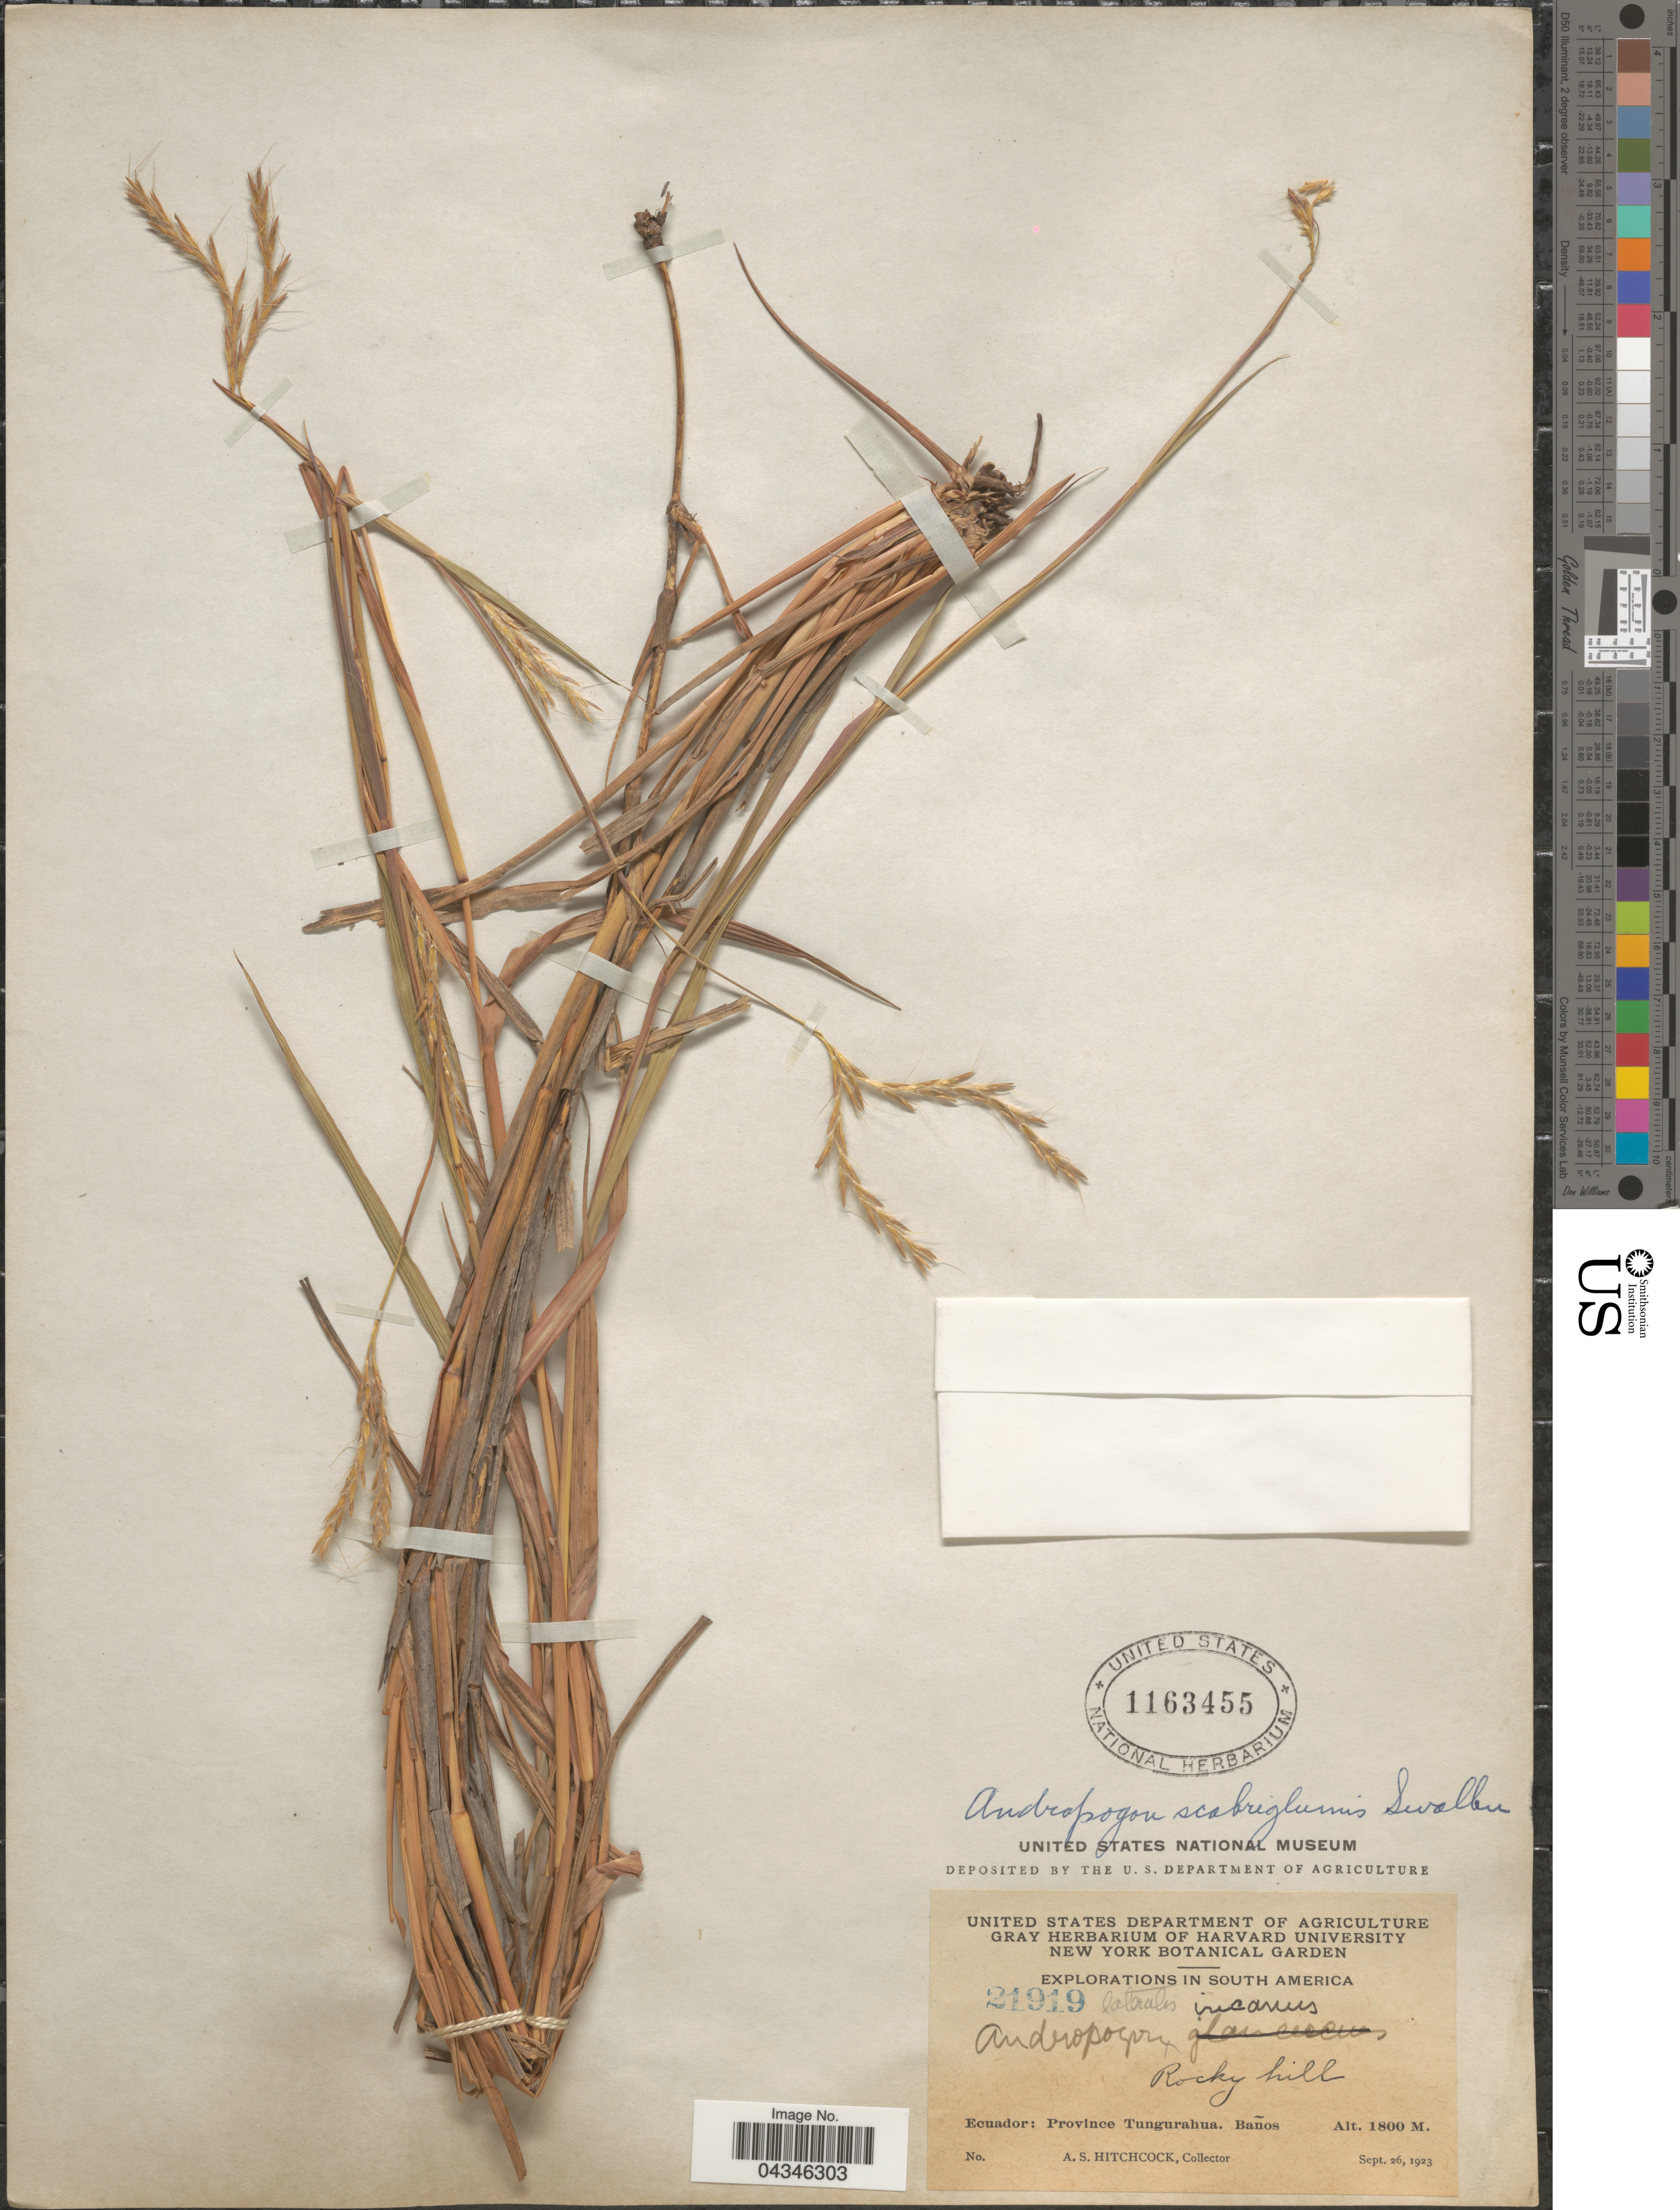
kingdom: Plantae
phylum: Tracheophyta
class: Liliopsida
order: Poales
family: Poaceae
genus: Andropogon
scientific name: Andropogon scabriglumis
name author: Swallen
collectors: A. S. Hitchcock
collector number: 21919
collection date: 1923-09-26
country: Ecuador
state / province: Tungurahua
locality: Explorations in South America. Rocky hill. Baños.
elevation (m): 1800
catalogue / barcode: US 1163455